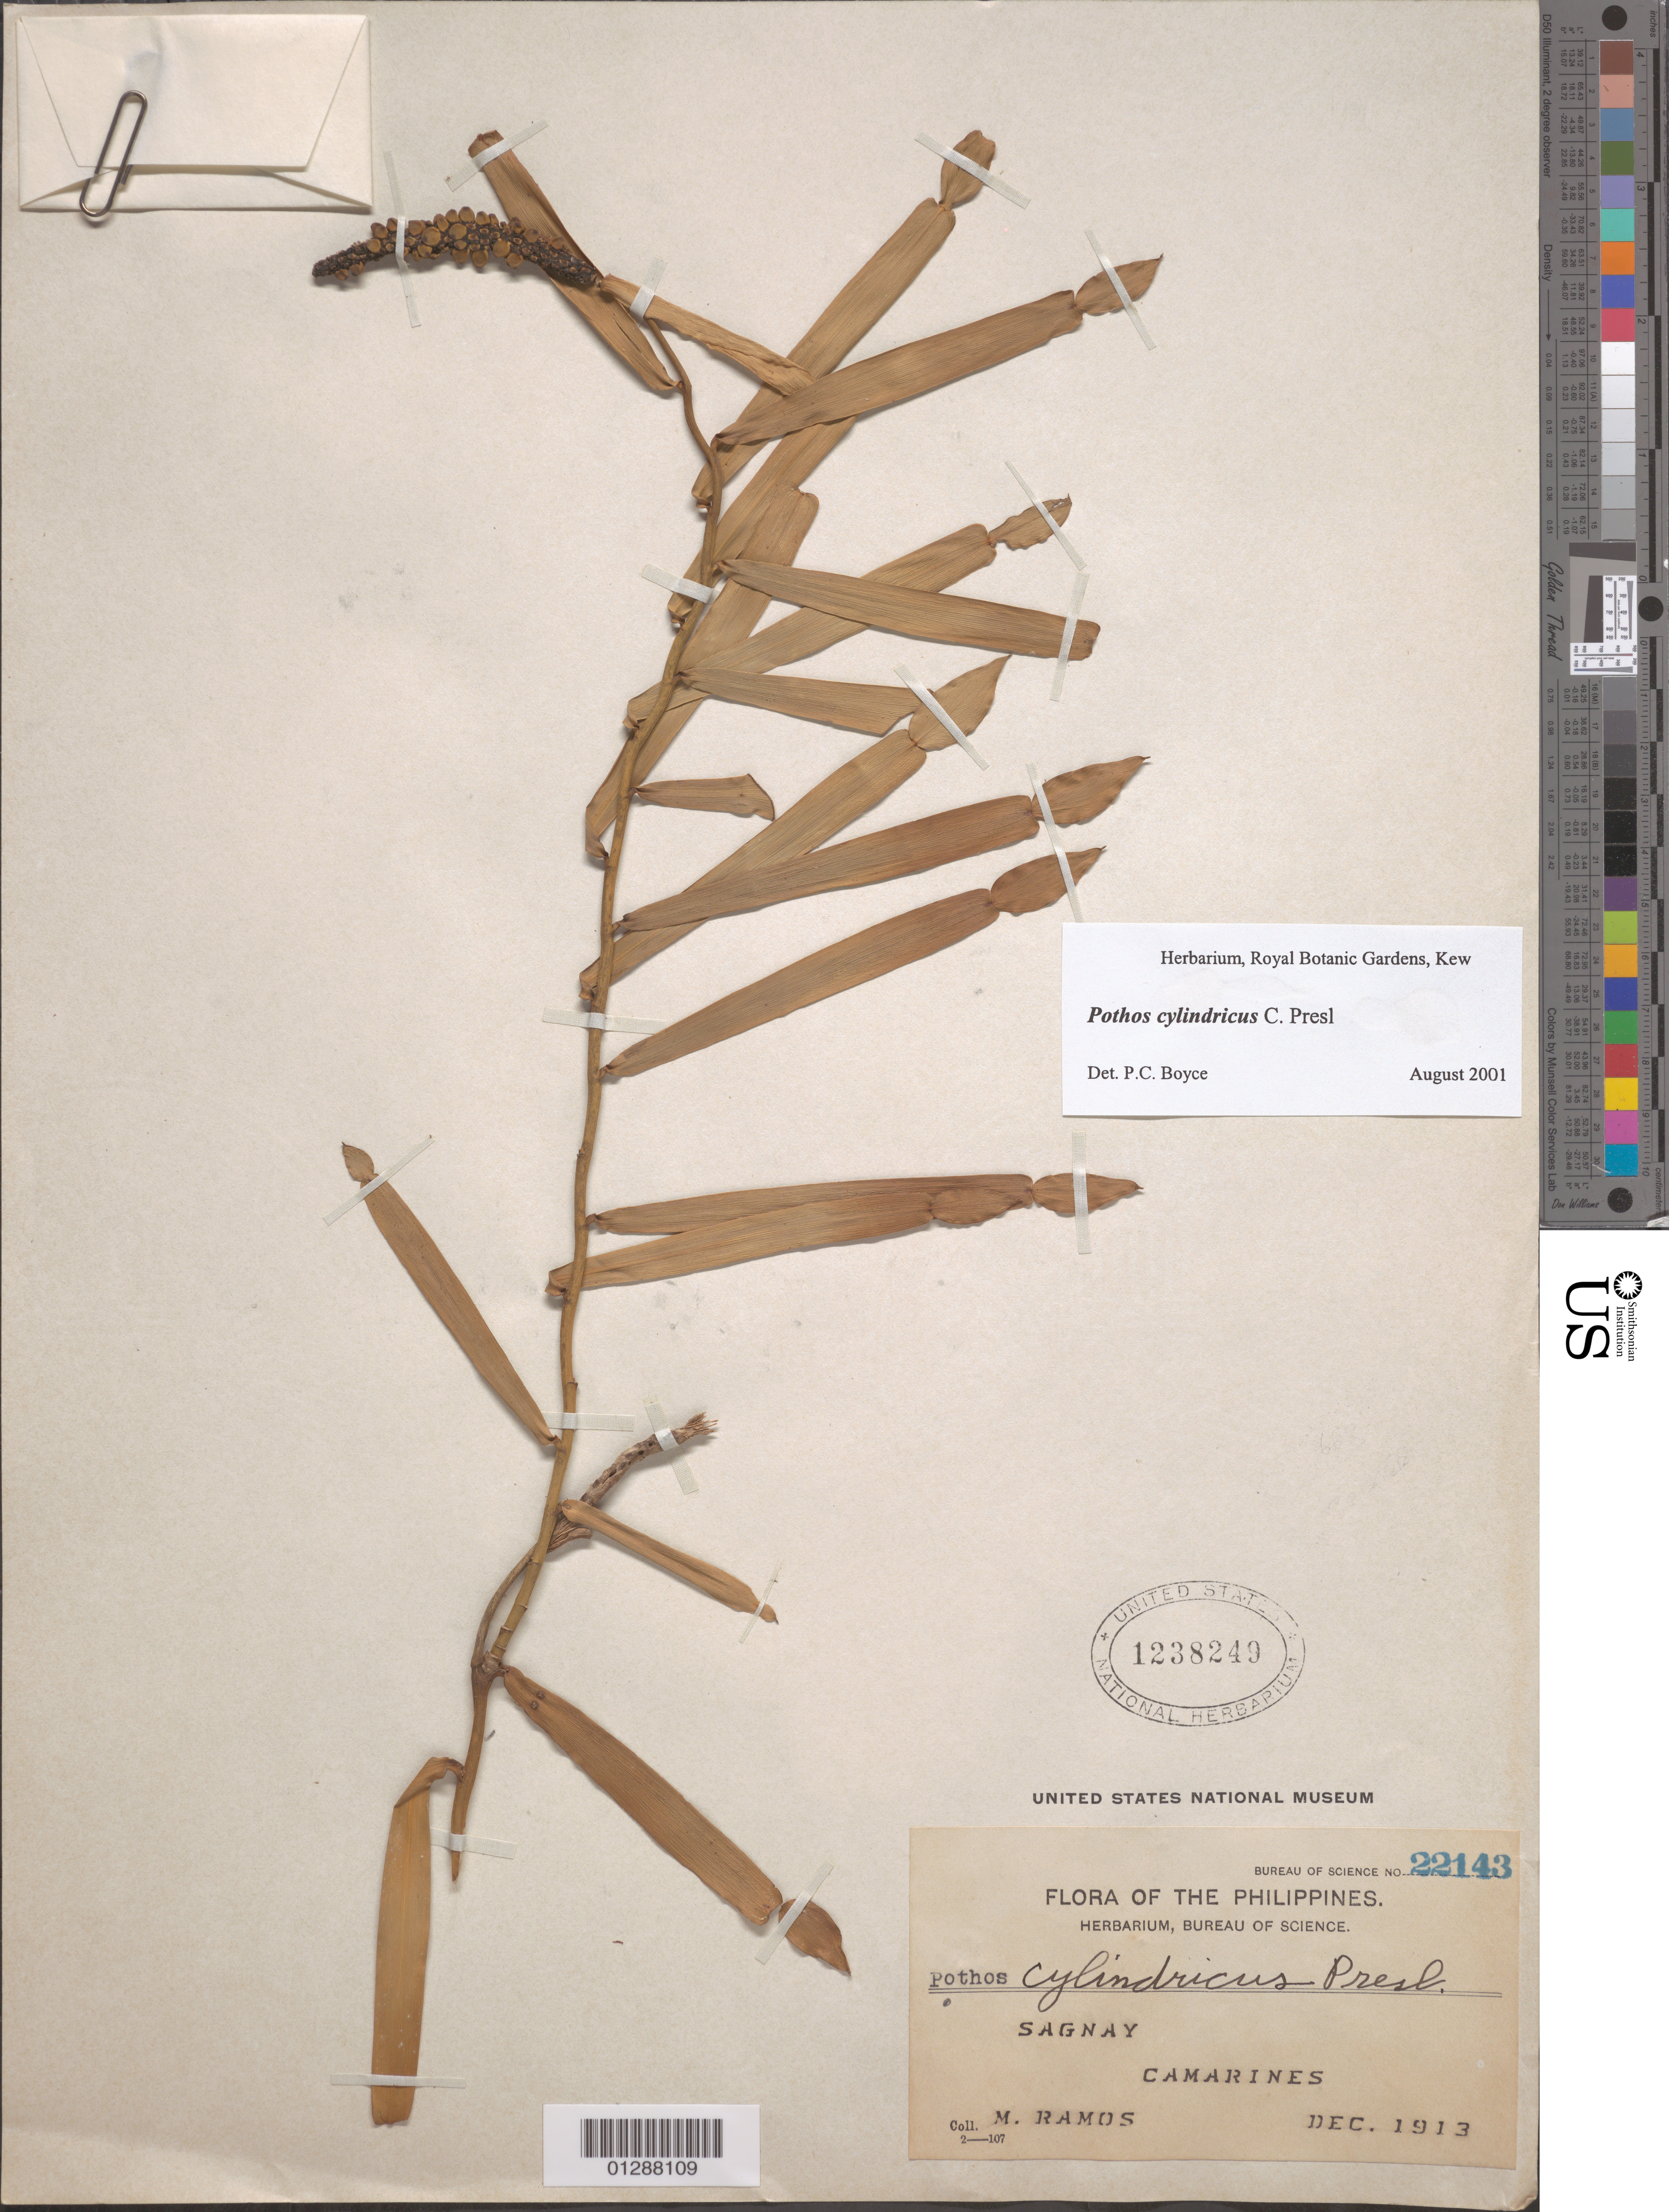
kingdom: Plantae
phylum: Tracheophyta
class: Liliopsida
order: Alismatales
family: Araceae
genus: Pothos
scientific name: Pothos cylindricus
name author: C. Presl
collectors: M. Ramos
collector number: Bureau of Science 22143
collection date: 1913-12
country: Philippines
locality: Sagnay. Camarines.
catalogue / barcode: US 1238249